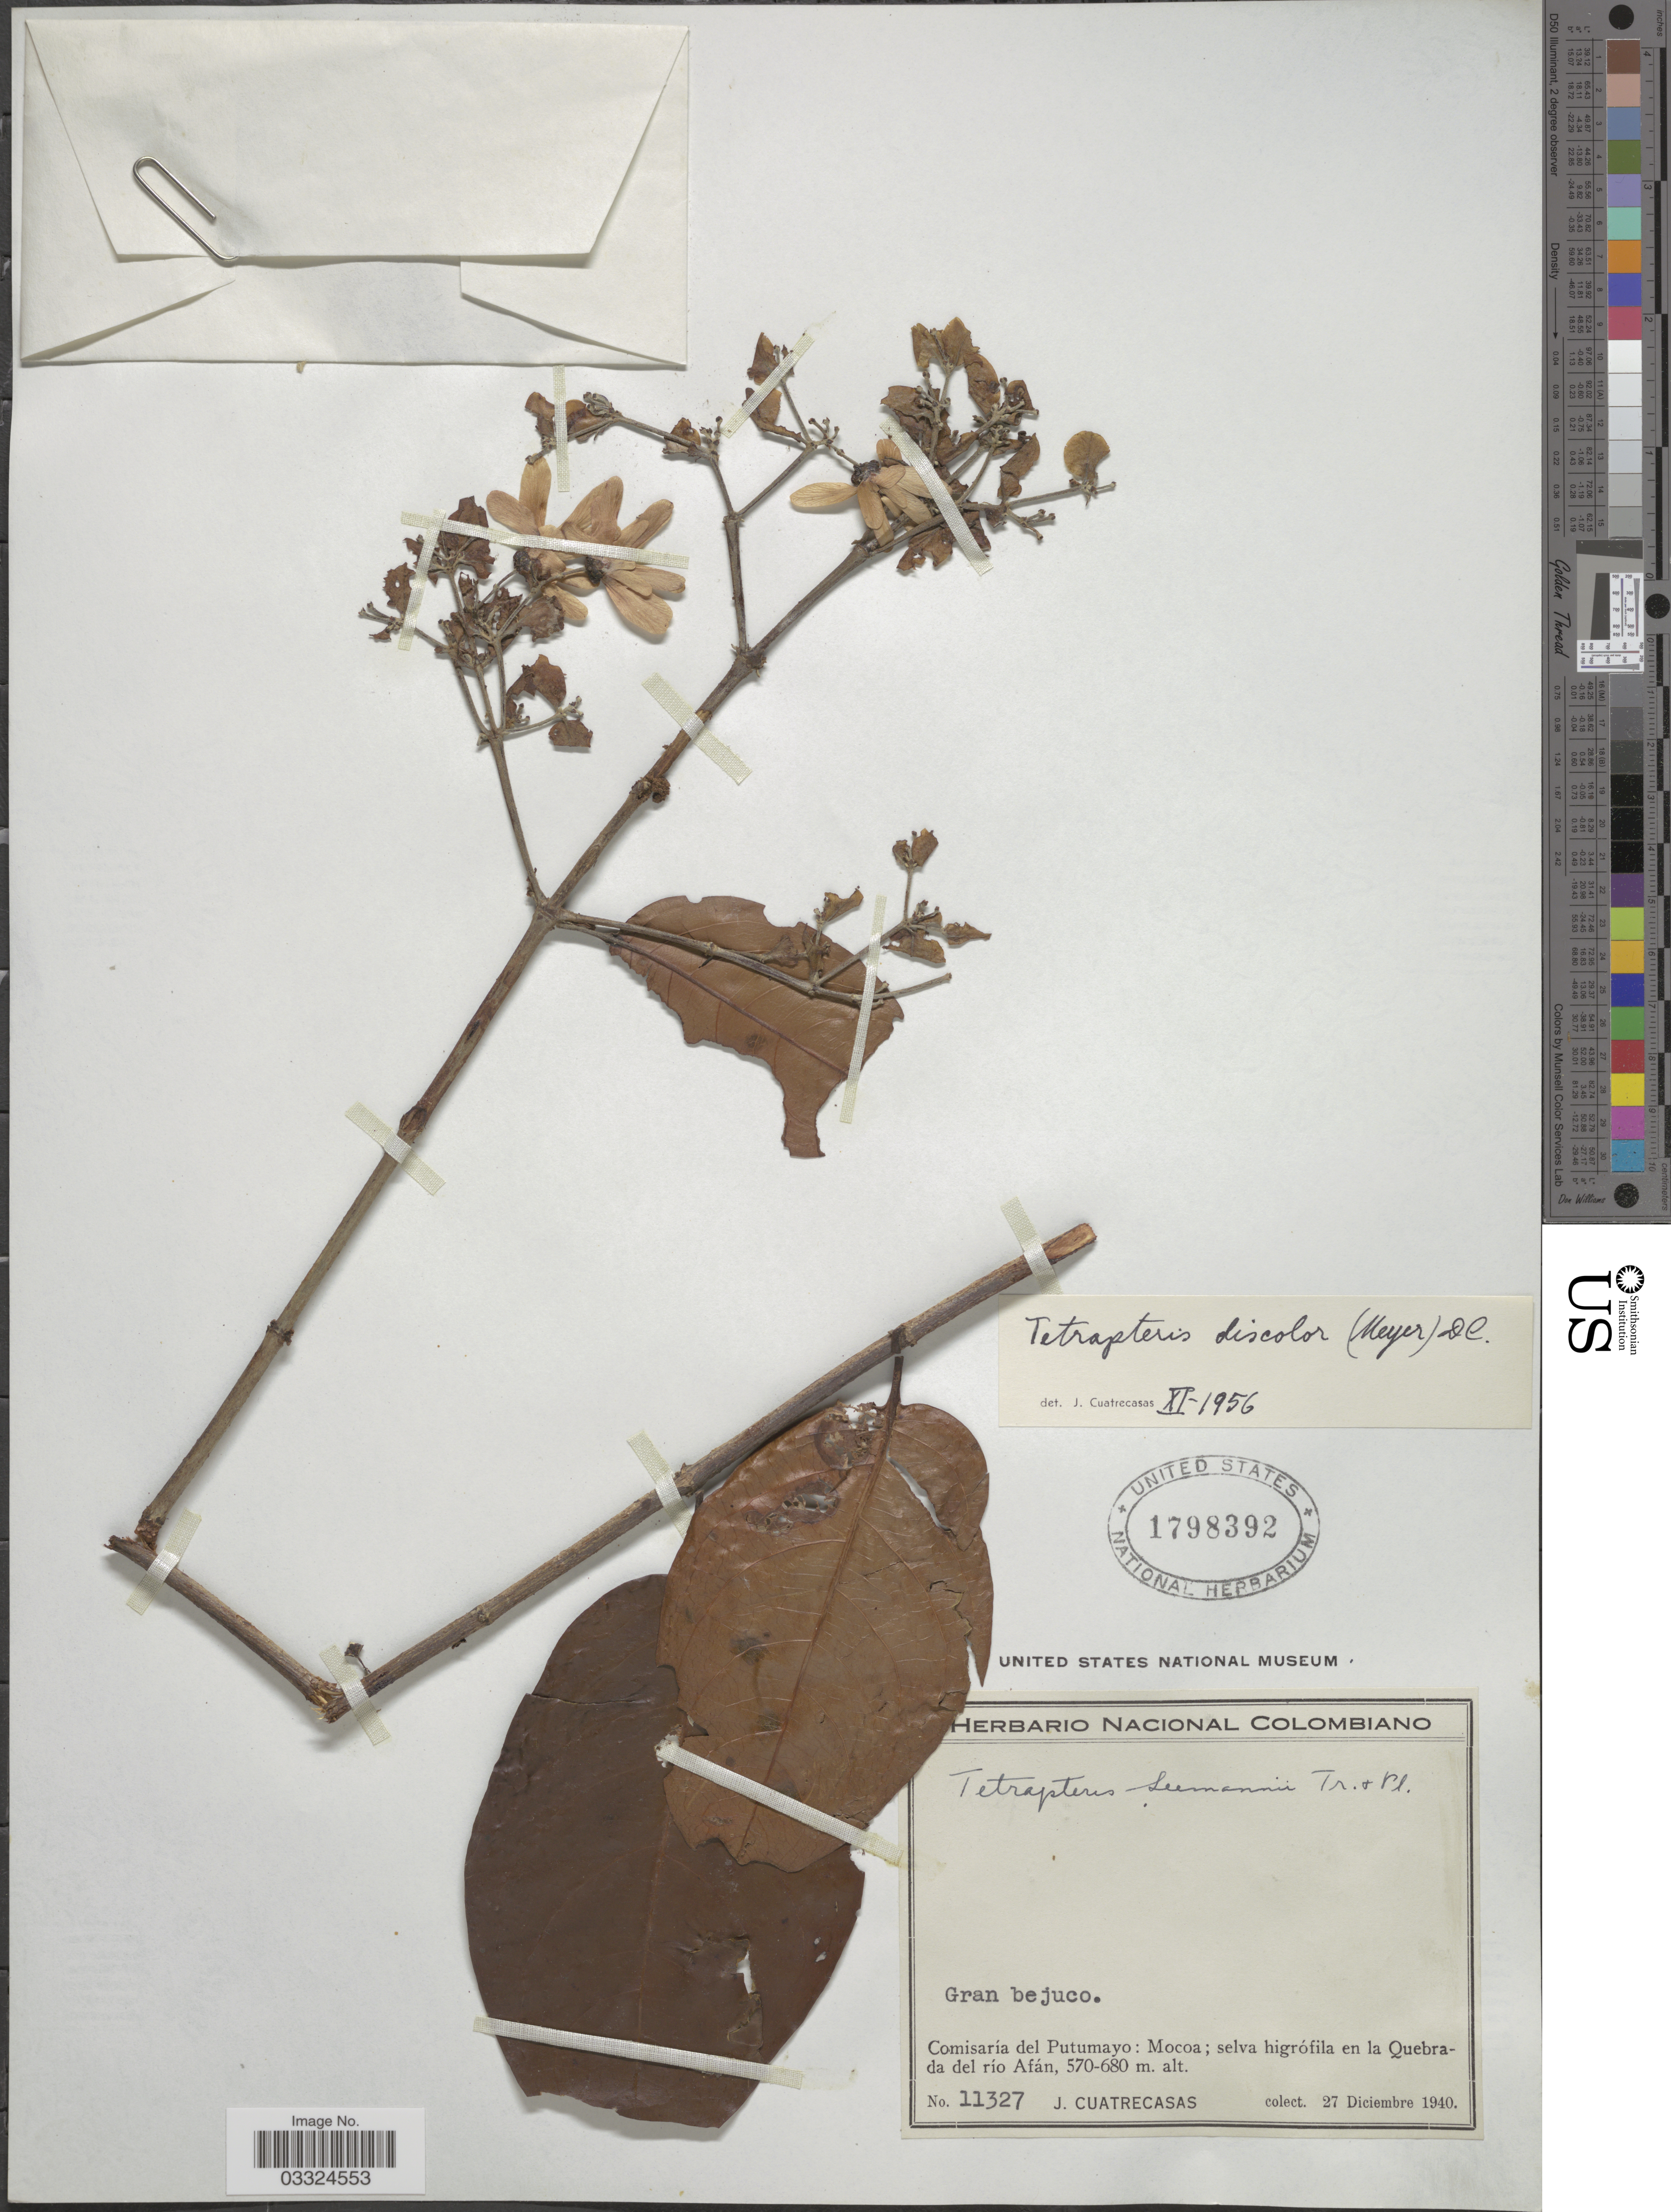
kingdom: Plantae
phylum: Tracheophyta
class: Magnoliopsida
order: Malpighiales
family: Malpighiaceae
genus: Tetrapterys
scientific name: Tetrapterys discolor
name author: (G. Mey.) DC.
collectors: J. Cuatrecasas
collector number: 11327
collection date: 1940-12-27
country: Colombia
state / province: Putumayo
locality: Comisaría del Putumayo: Mocoa; selva higrófila en la Quebrada del río Afán.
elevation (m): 570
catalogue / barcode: US 1798392